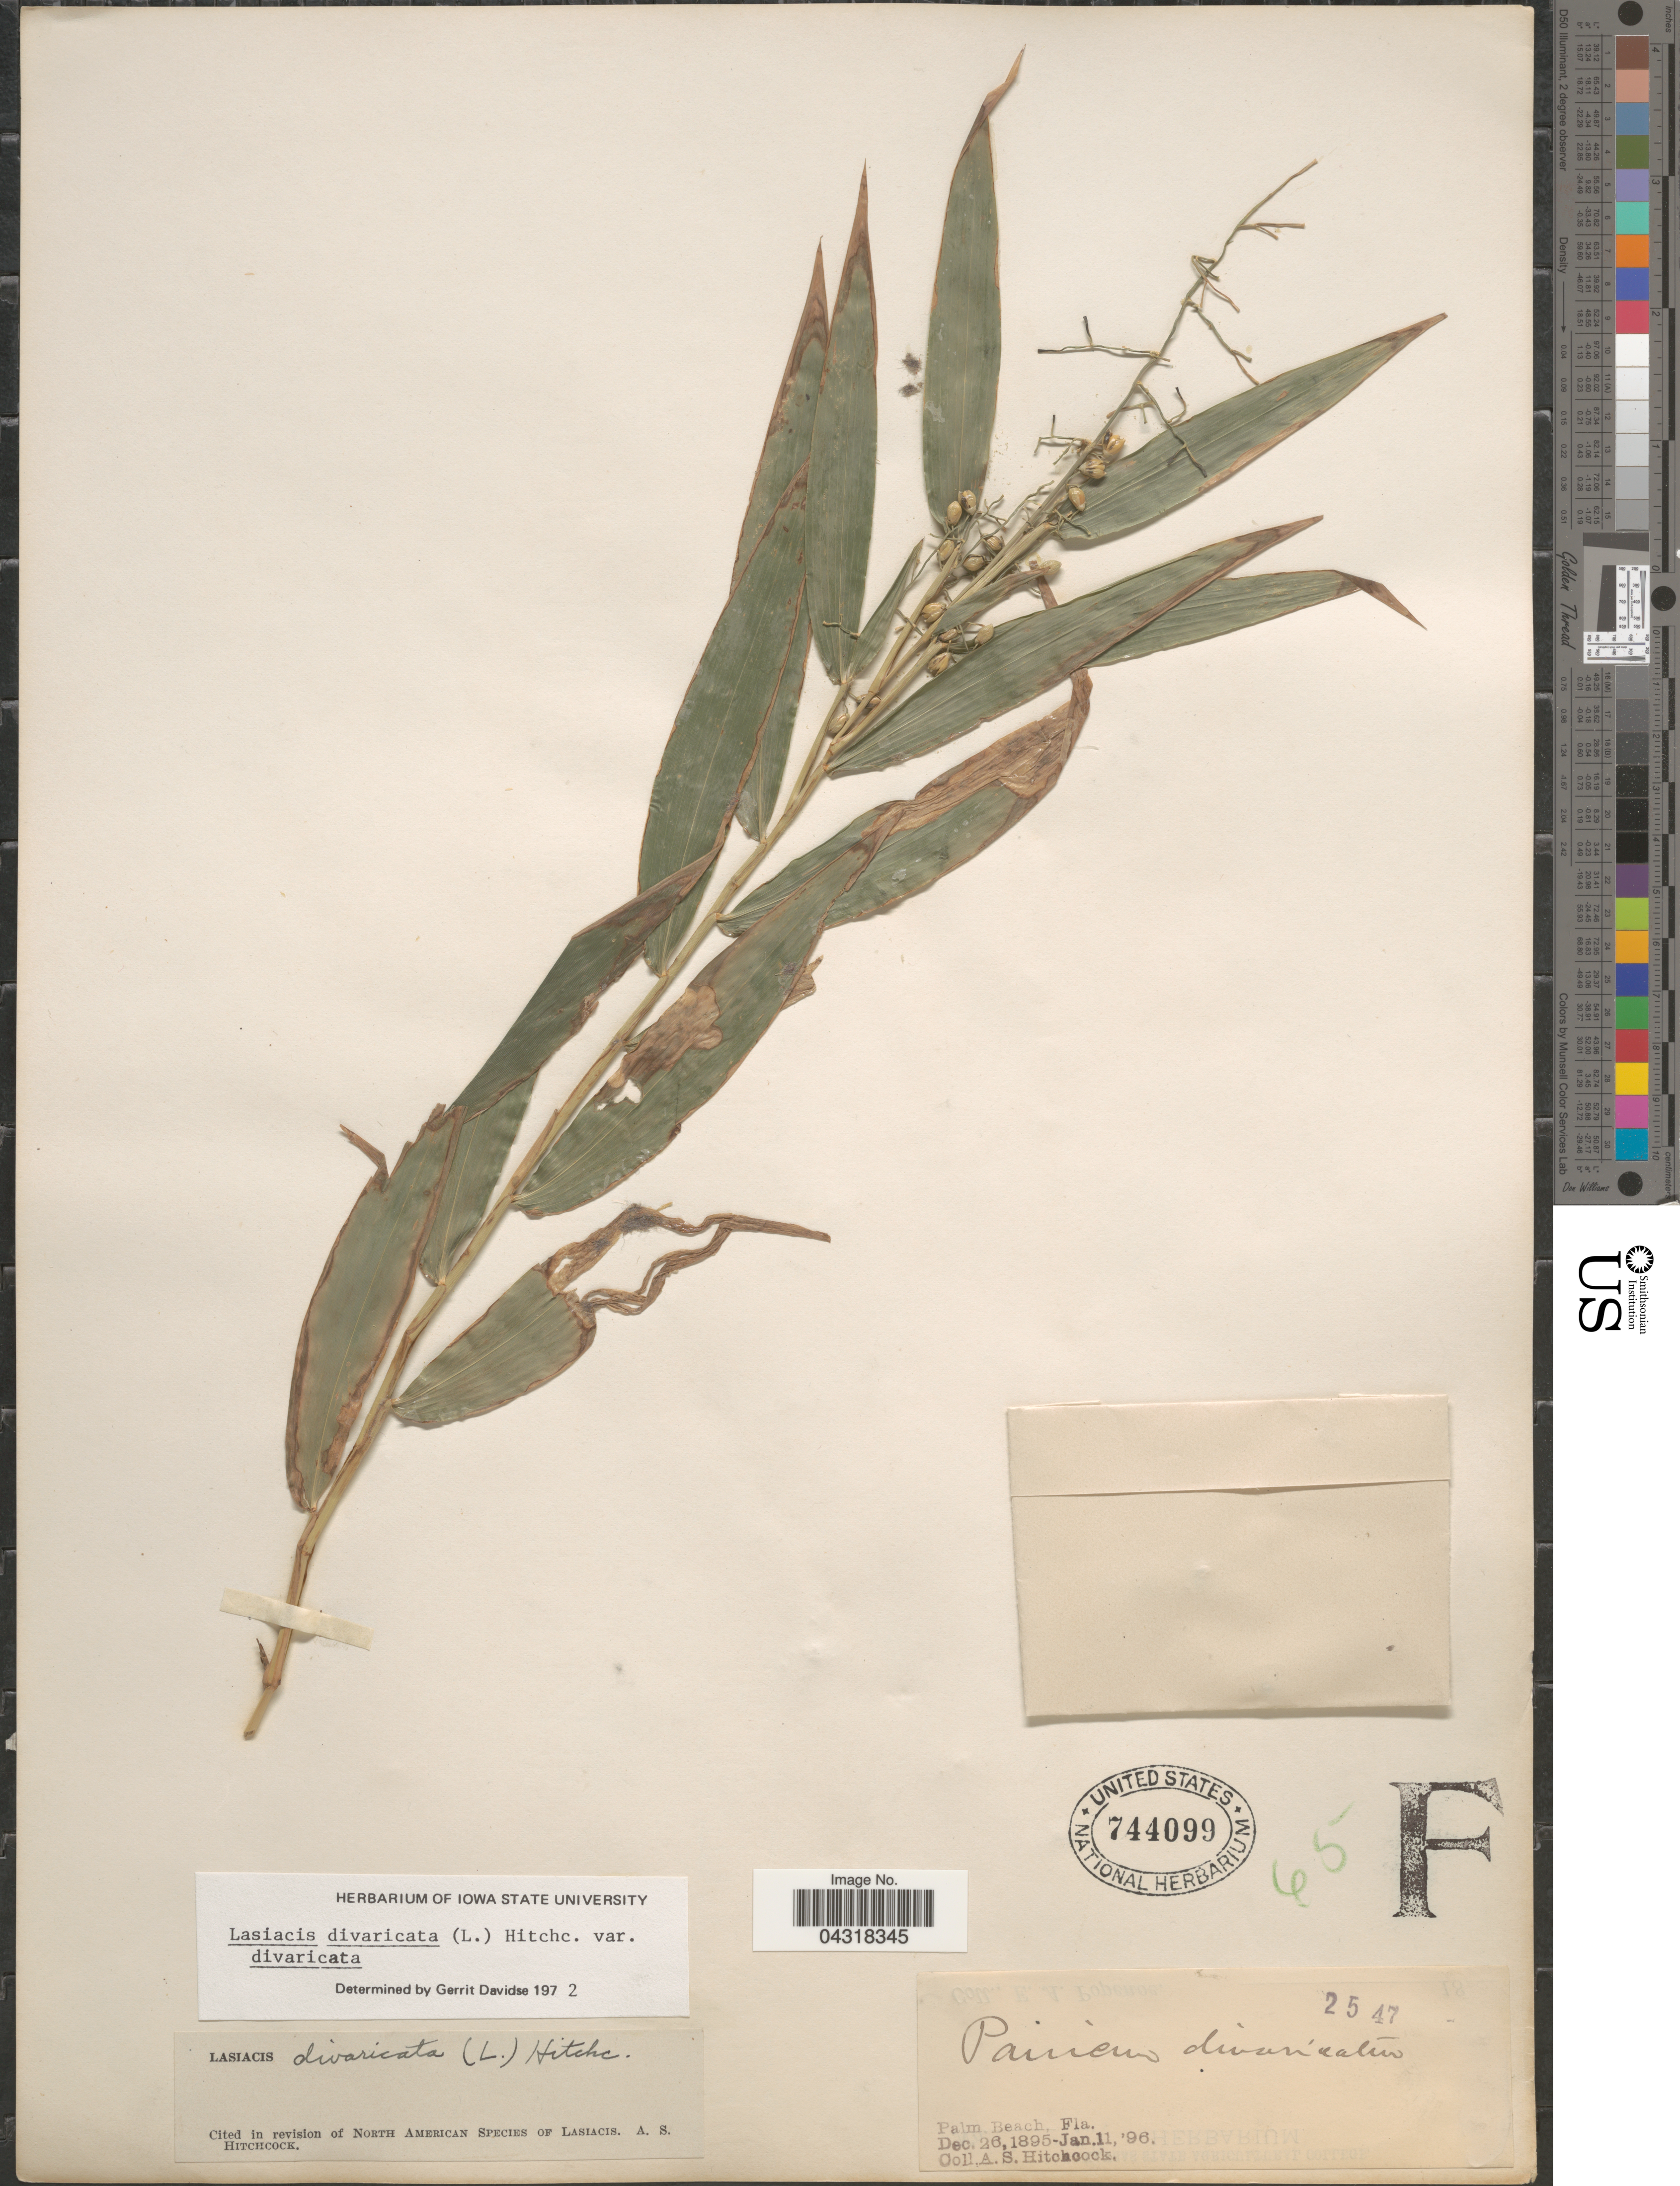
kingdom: Plantae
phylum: Tracheophyta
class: Liliopsida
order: Poales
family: Poaceae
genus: Lasiacis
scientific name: Lasiacis divaricata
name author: (L.) Hitchc.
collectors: A. S. Hitchcock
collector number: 2547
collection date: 1895-12-26/1896-01-11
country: United States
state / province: Florida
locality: Palm Beach.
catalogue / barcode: US 744099